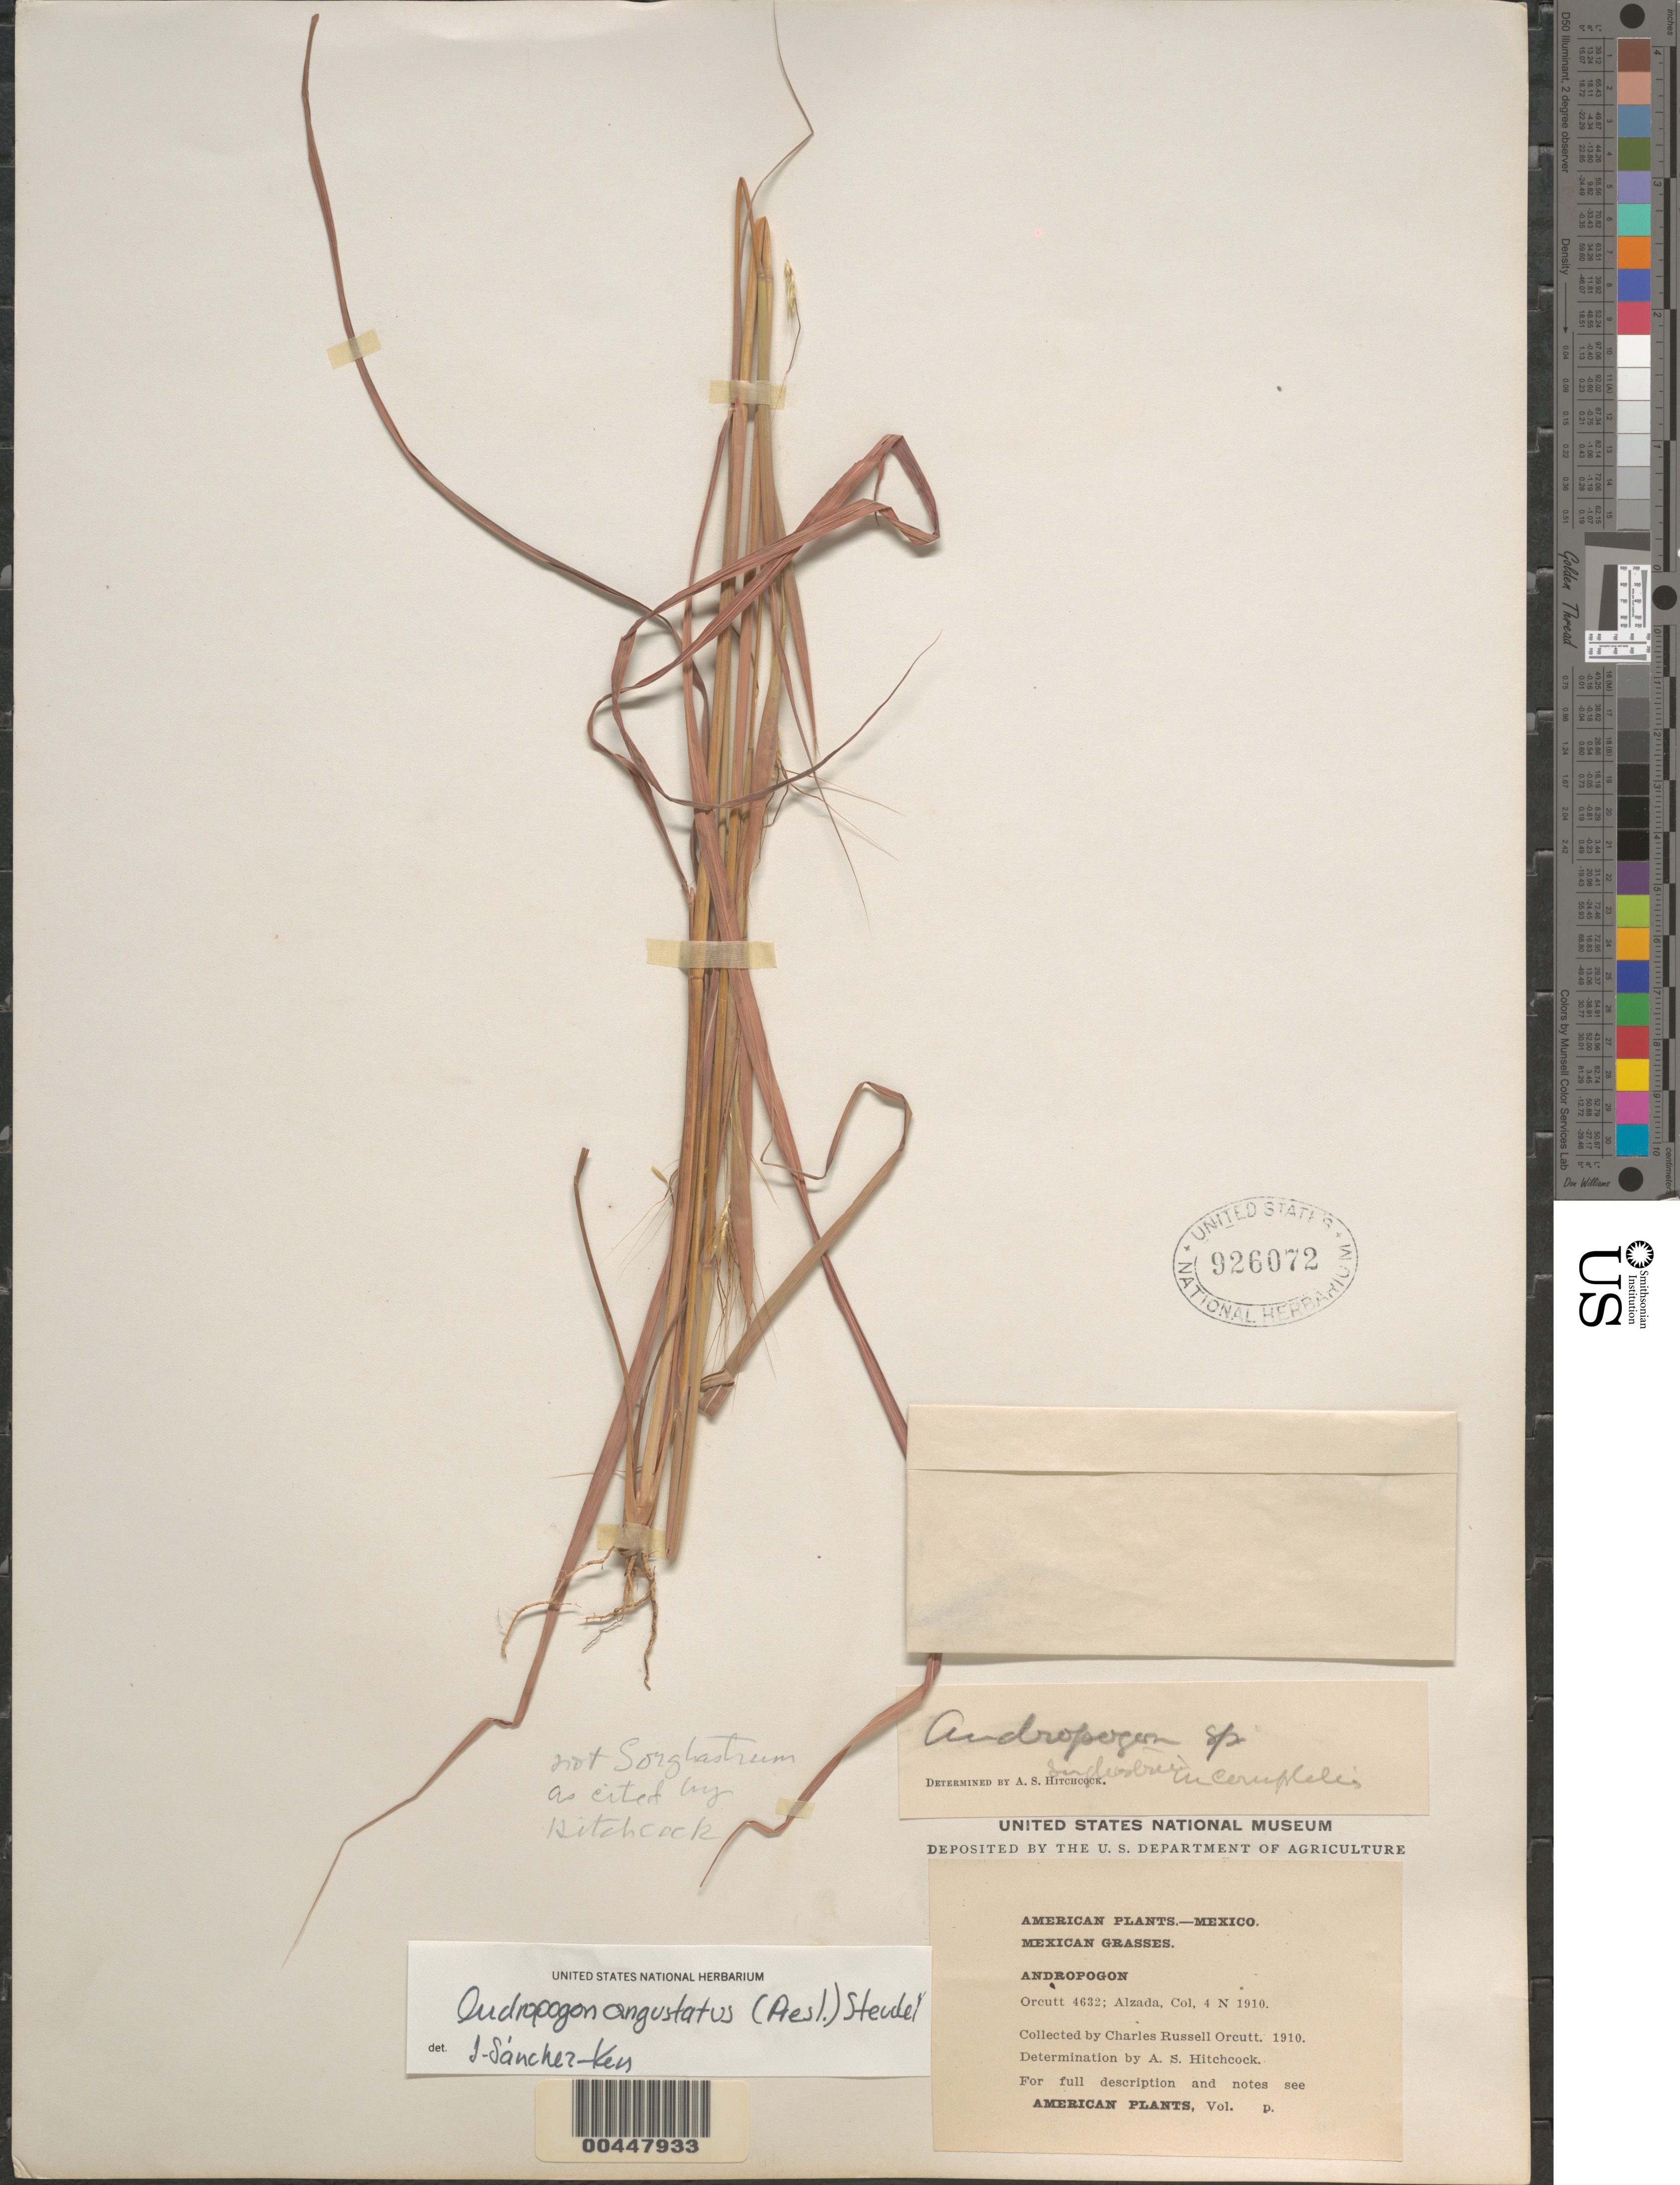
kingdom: Plantae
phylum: Tracheophyta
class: Liliopsida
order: Poales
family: Poaceae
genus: Andropogon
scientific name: Andropogon angustatus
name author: (J. Presl) Steud.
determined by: Sánchez-Ken, J. G.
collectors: C. R. Orcutt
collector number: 4632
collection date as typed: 4 Nov 1910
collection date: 1910-11-04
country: Mexico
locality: Alzada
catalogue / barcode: US 926072